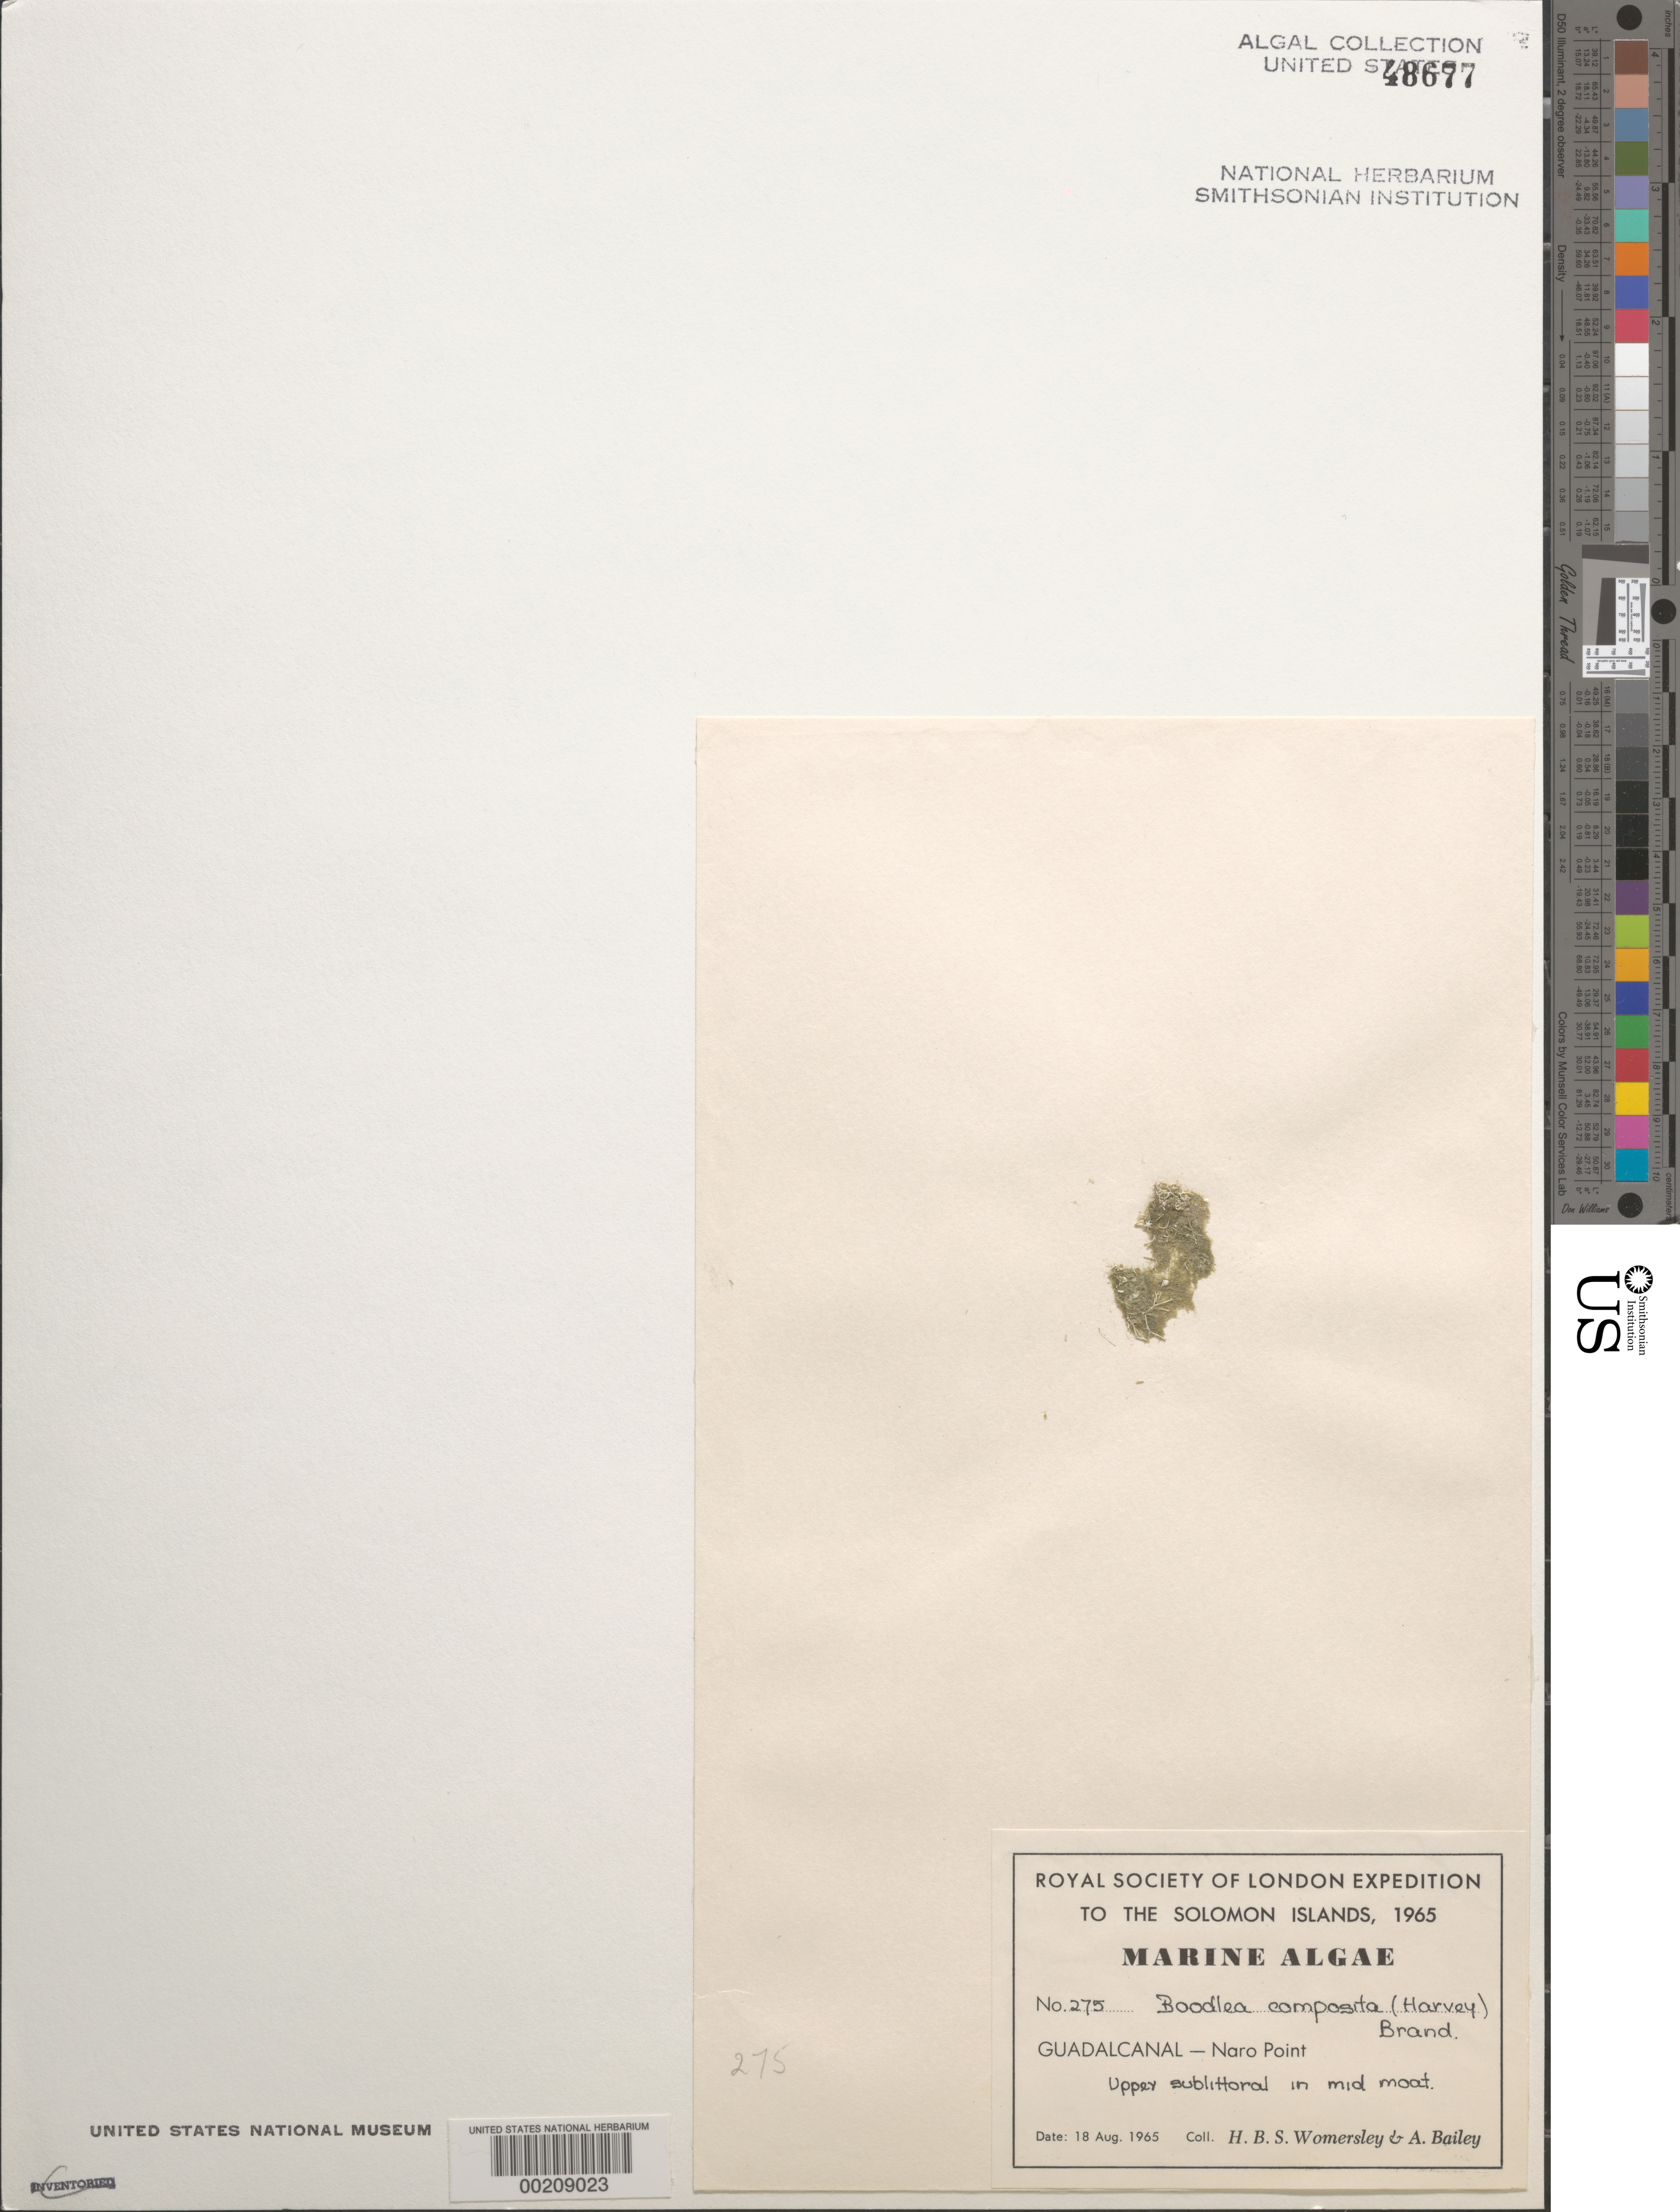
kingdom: Plantae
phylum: Chlorophyta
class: Ulvophyceae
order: Siphonocladales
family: Boodleaceae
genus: Boodlea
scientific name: Boodlea composita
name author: (Humb. & Humb.) Brand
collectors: H. B. S. Womersley & A. Bailey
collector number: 275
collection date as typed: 18 Aug 1965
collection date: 1965-08-18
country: Solomon Islands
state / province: Guadalcanal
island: Guadalcanal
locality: Naro Point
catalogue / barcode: US 48677